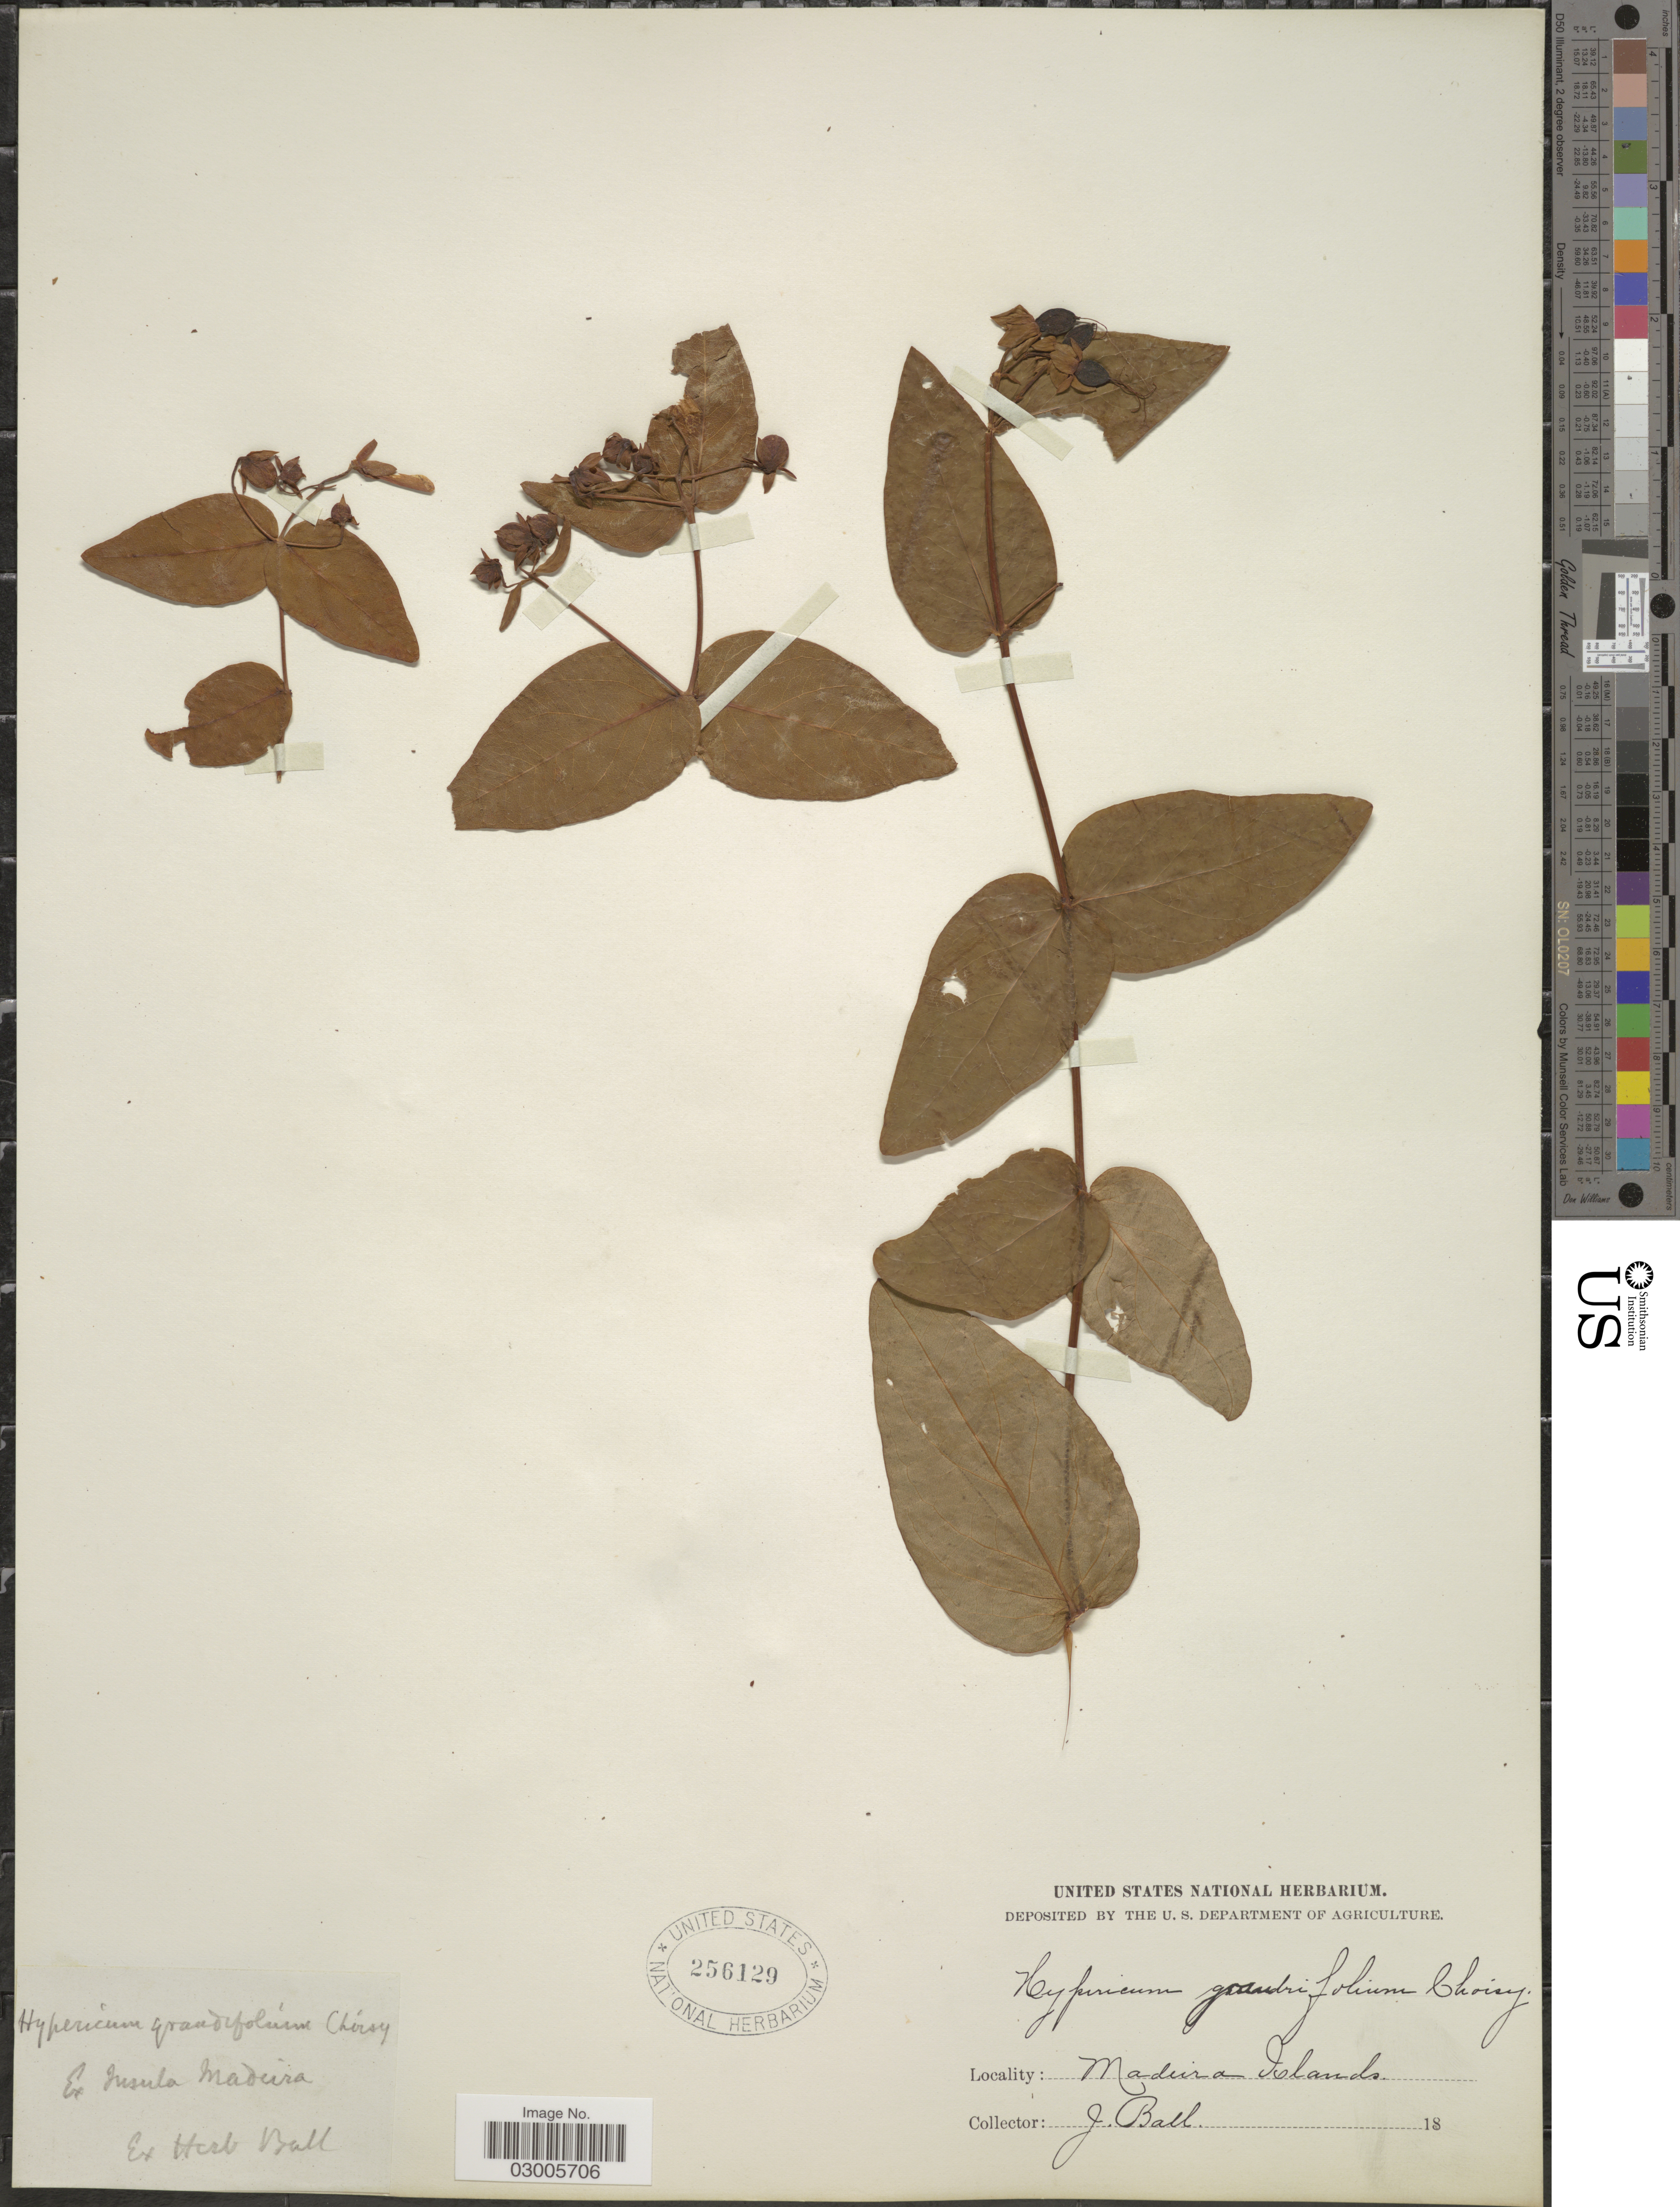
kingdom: Plantae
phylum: Tracheophyta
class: Magnoliopsida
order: Malpighiales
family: Hypericaceae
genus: Hypericum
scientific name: Hypericum grandifolium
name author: Choisy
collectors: J. Ball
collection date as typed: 18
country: Portugal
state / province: Madeira (Aut. Reg.)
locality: Madeira Islands. Insula Madeira.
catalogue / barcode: US 256129